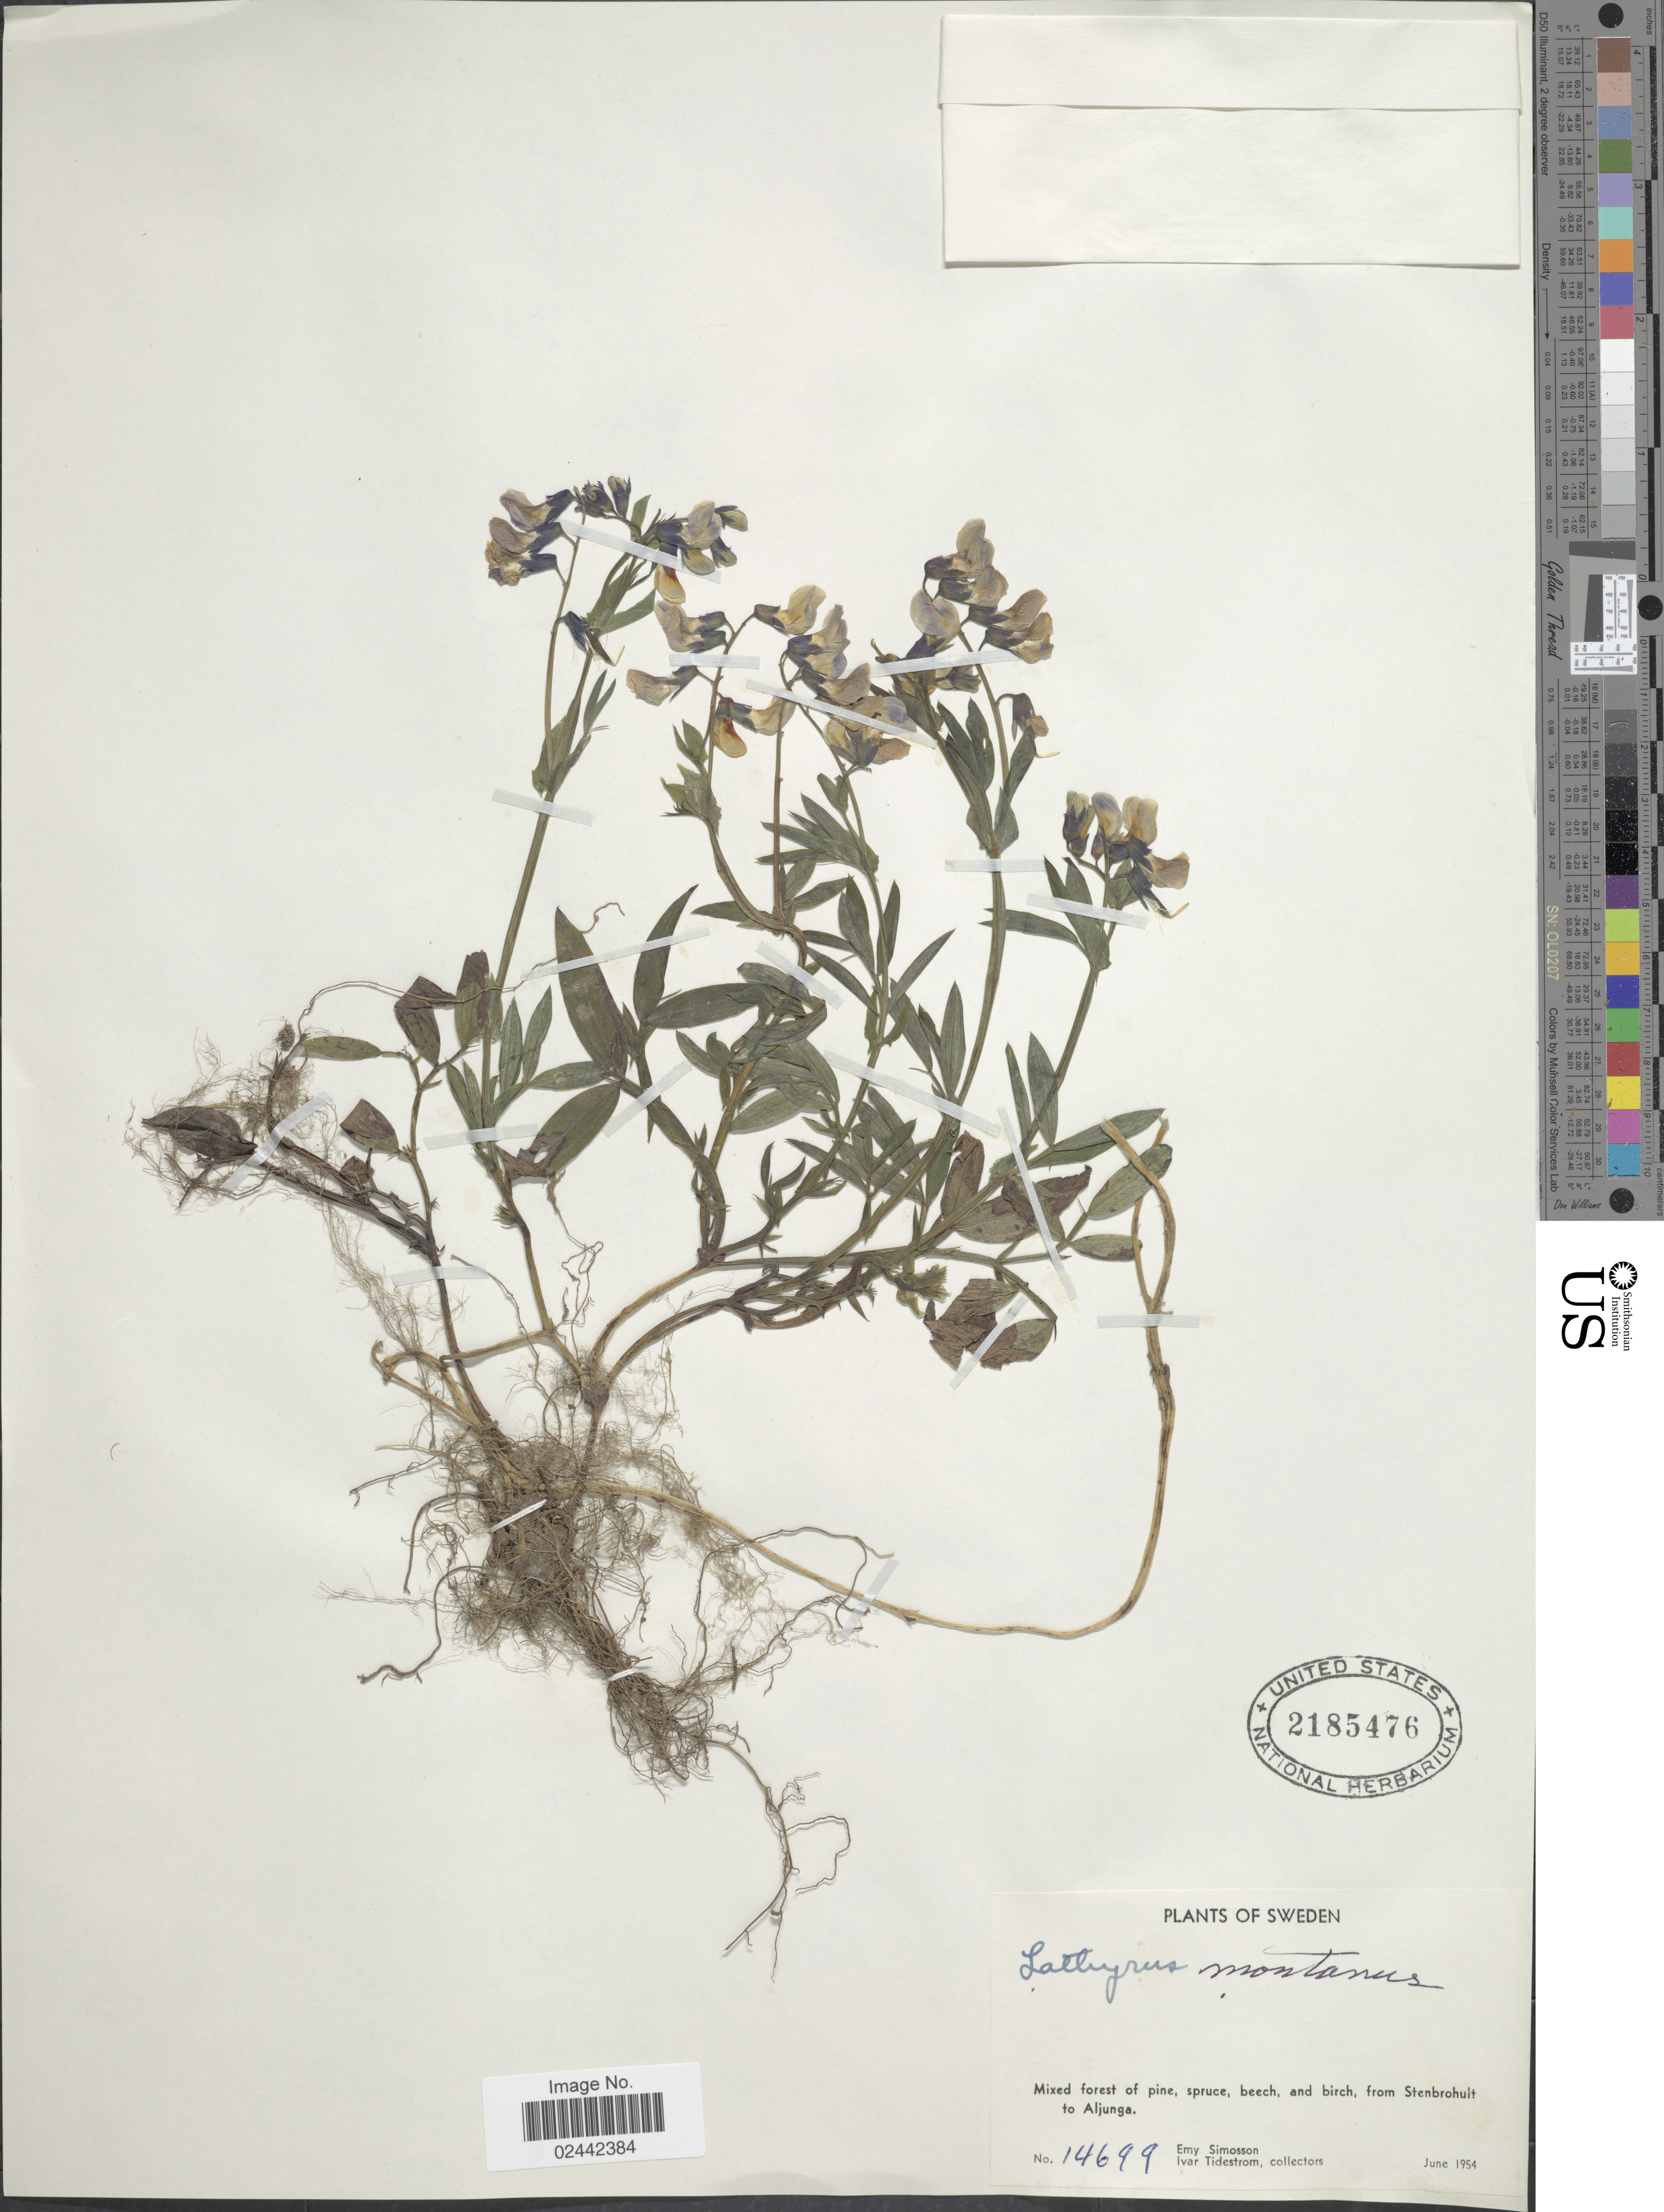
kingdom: Plantae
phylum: Tracheophyta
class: Magnoliopsida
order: Fabales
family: Fabaceae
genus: Lathyrus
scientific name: Lathyrus montanus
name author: Bernh.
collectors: E. Simosson & I. F. Tidestrom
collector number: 14699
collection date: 1954-06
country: Sweden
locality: Mixed forest of pine, spruce, beech, and birch, from Stenbrohult to Aljunga.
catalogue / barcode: US 2185476